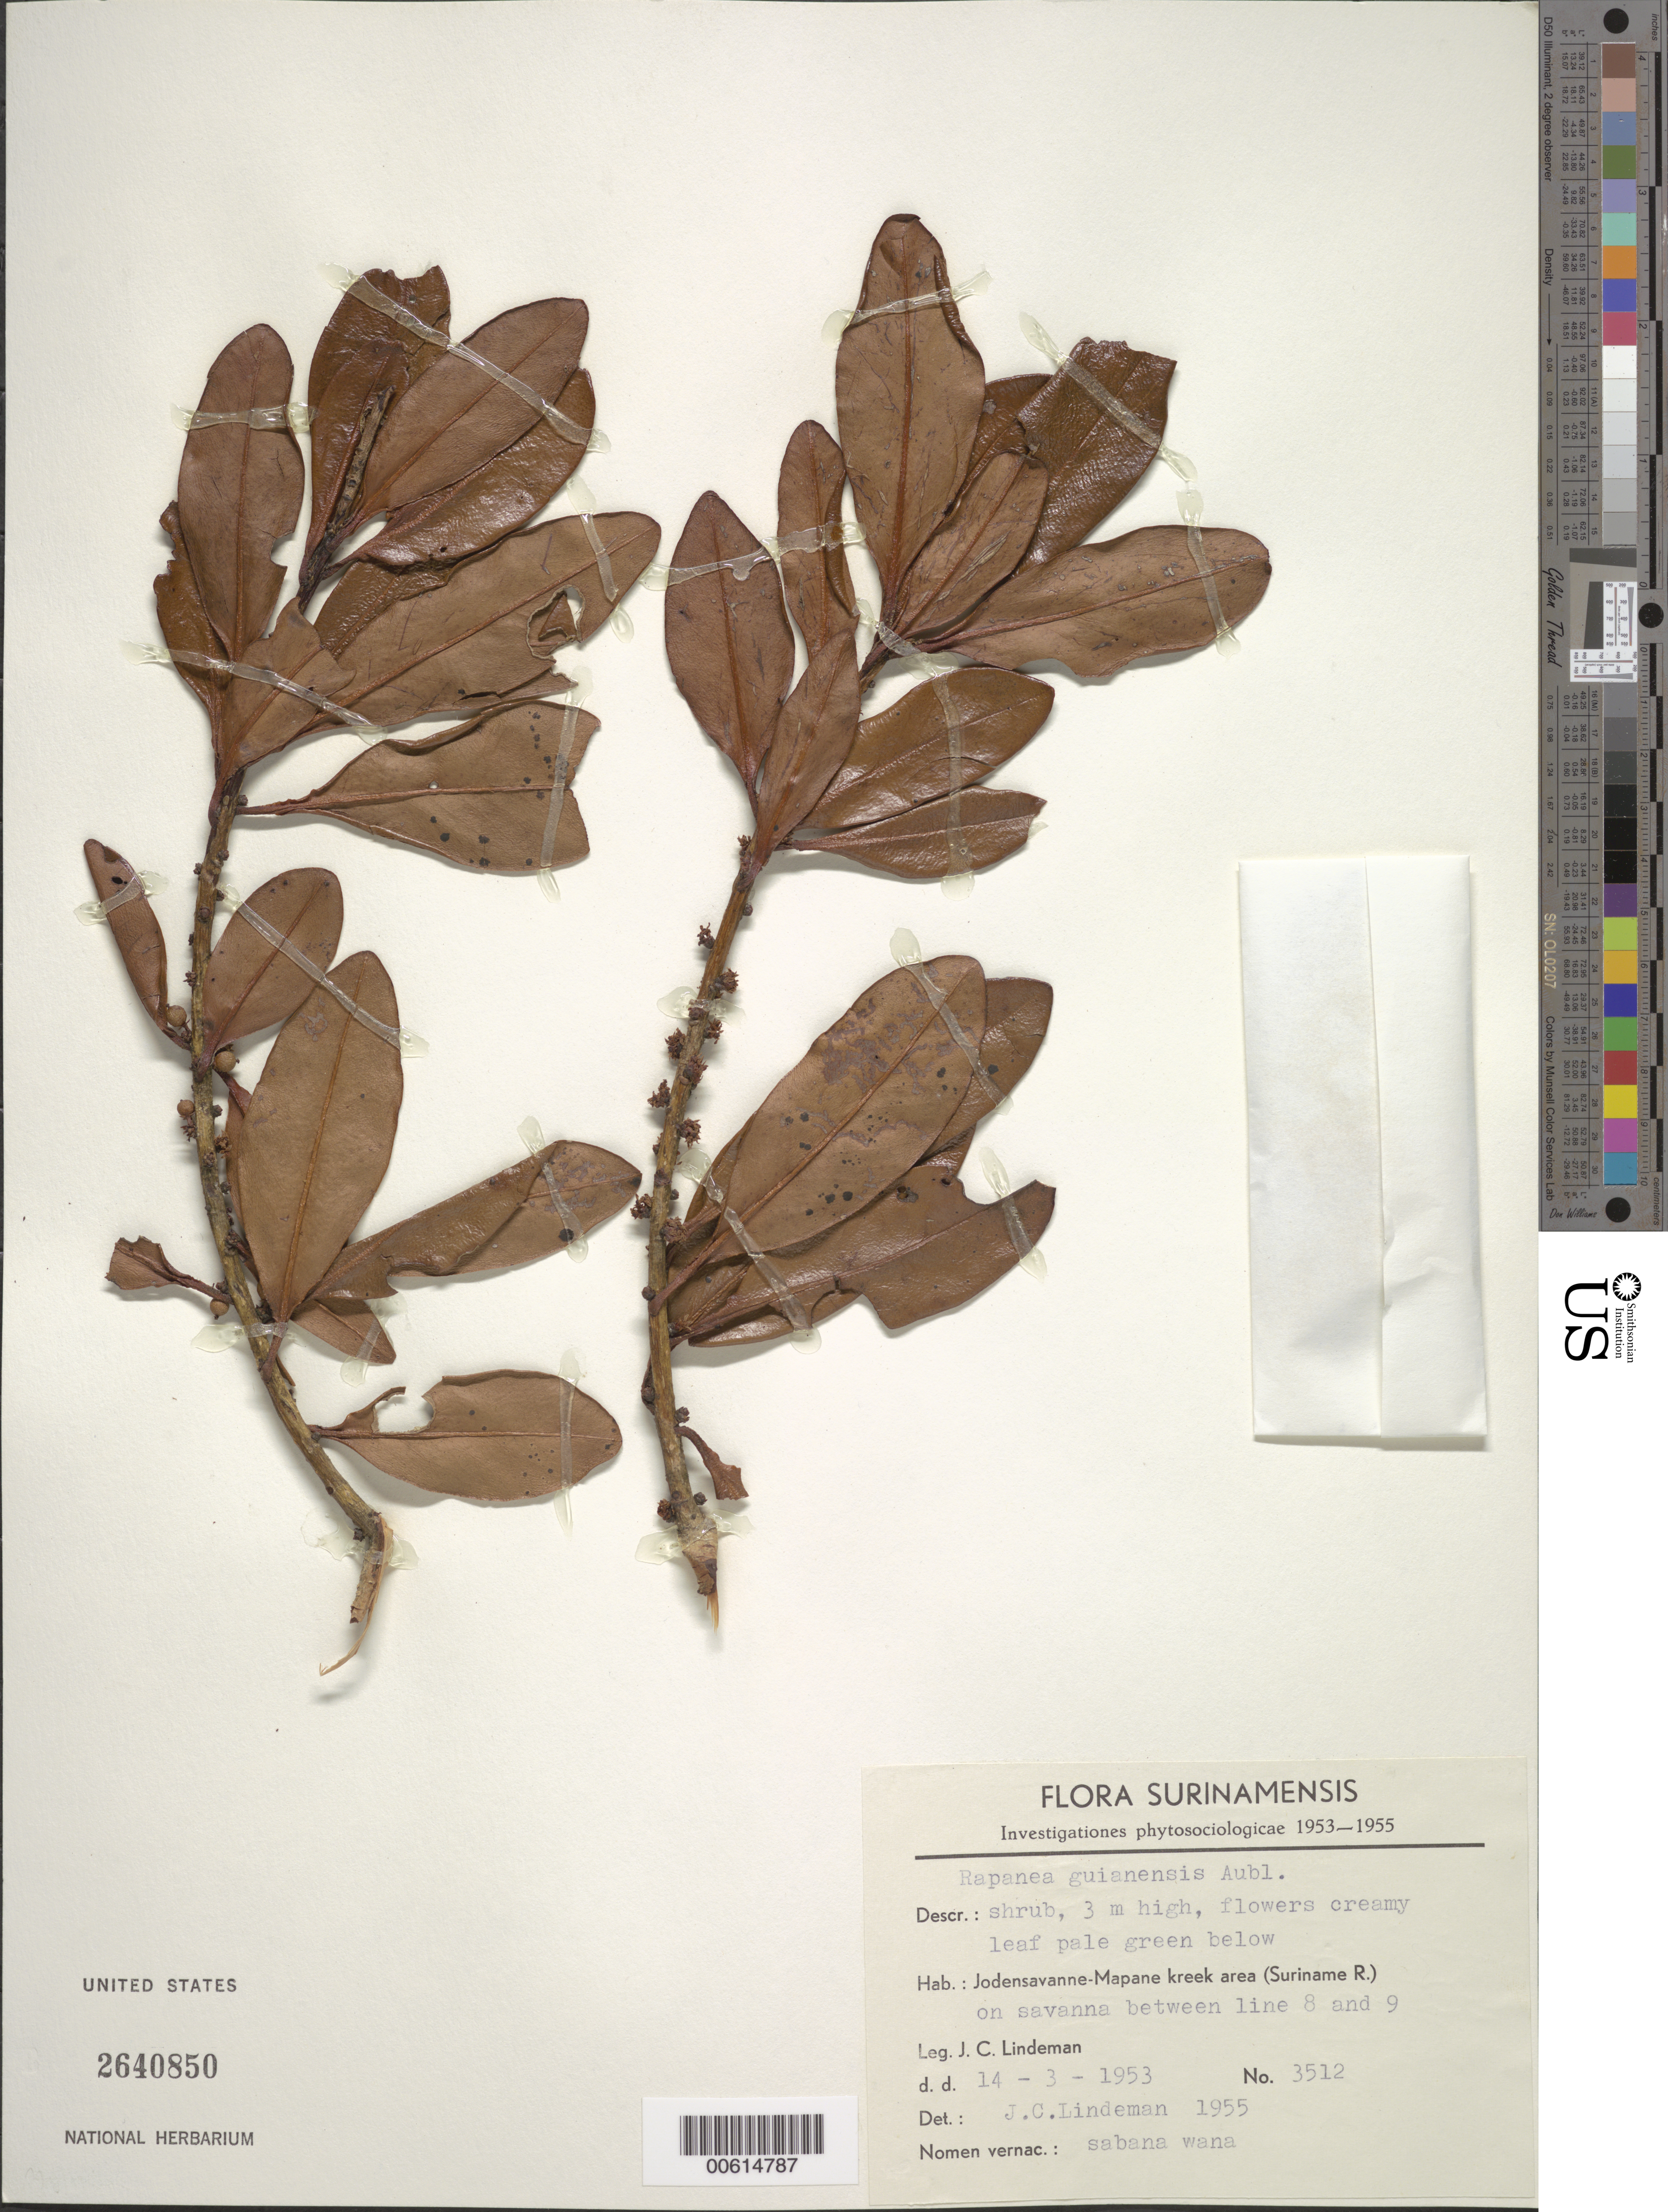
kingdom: Plantae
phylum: Tracheophyta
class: Magnoliopsida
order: Ericales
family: Primulaceae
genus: Cybianthus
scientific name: Cybianthus guyanensis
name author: (A. DC.) Miq.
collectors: J. C. Lindeman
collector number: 3512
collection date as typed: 14-Mar-53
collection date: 1953-03-14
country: Suriname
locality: Jodensavanne-Mapane kreek area (Suriname River)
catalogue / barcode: US 2640850